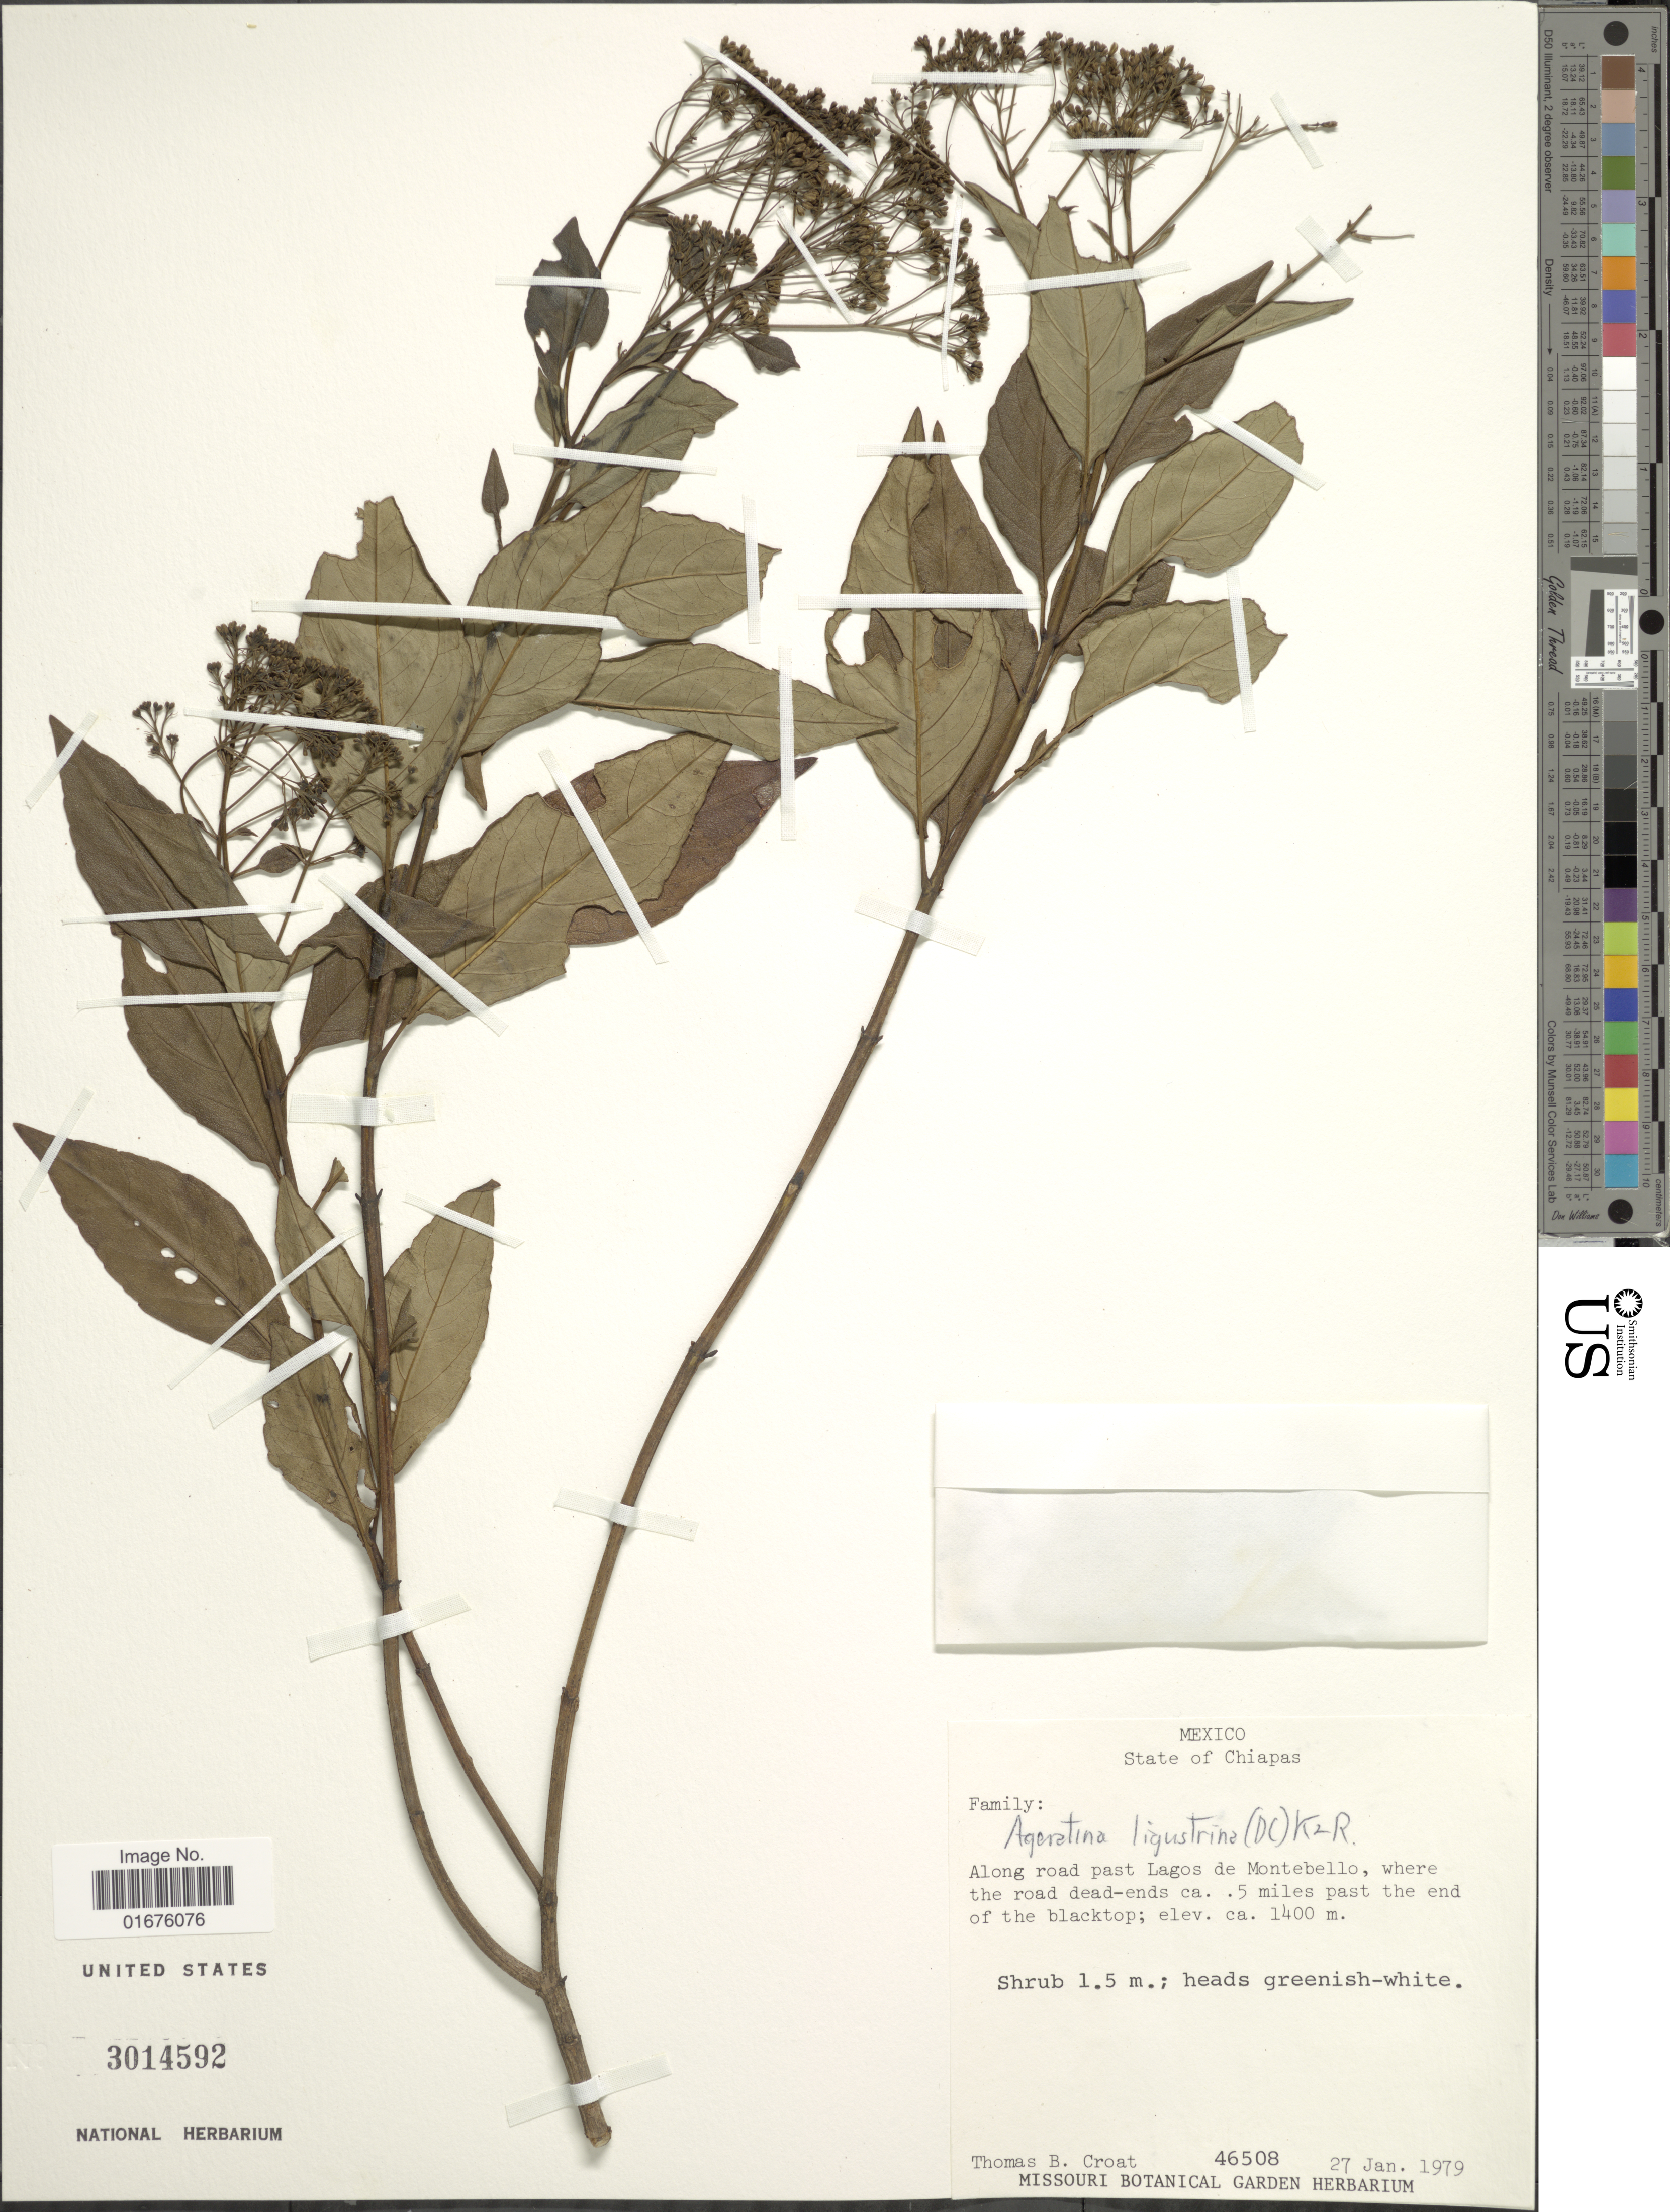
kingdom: Plantae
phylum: Tracheophyta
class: Magnoliopsida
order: Asterales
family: Asteraceae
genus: Ageratina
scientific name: Ageratina ligustrina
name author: (DC.) R.M. King & H. Rob.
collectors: T. B. Croat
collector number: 46508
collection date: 1979-01-27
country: Mexico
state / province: Chiapas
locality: Along road past Lagos de Montebello, where the road dead-ends ca. . 5 miles past the end of the blacktop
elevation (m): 1400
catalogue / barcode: US 3014592